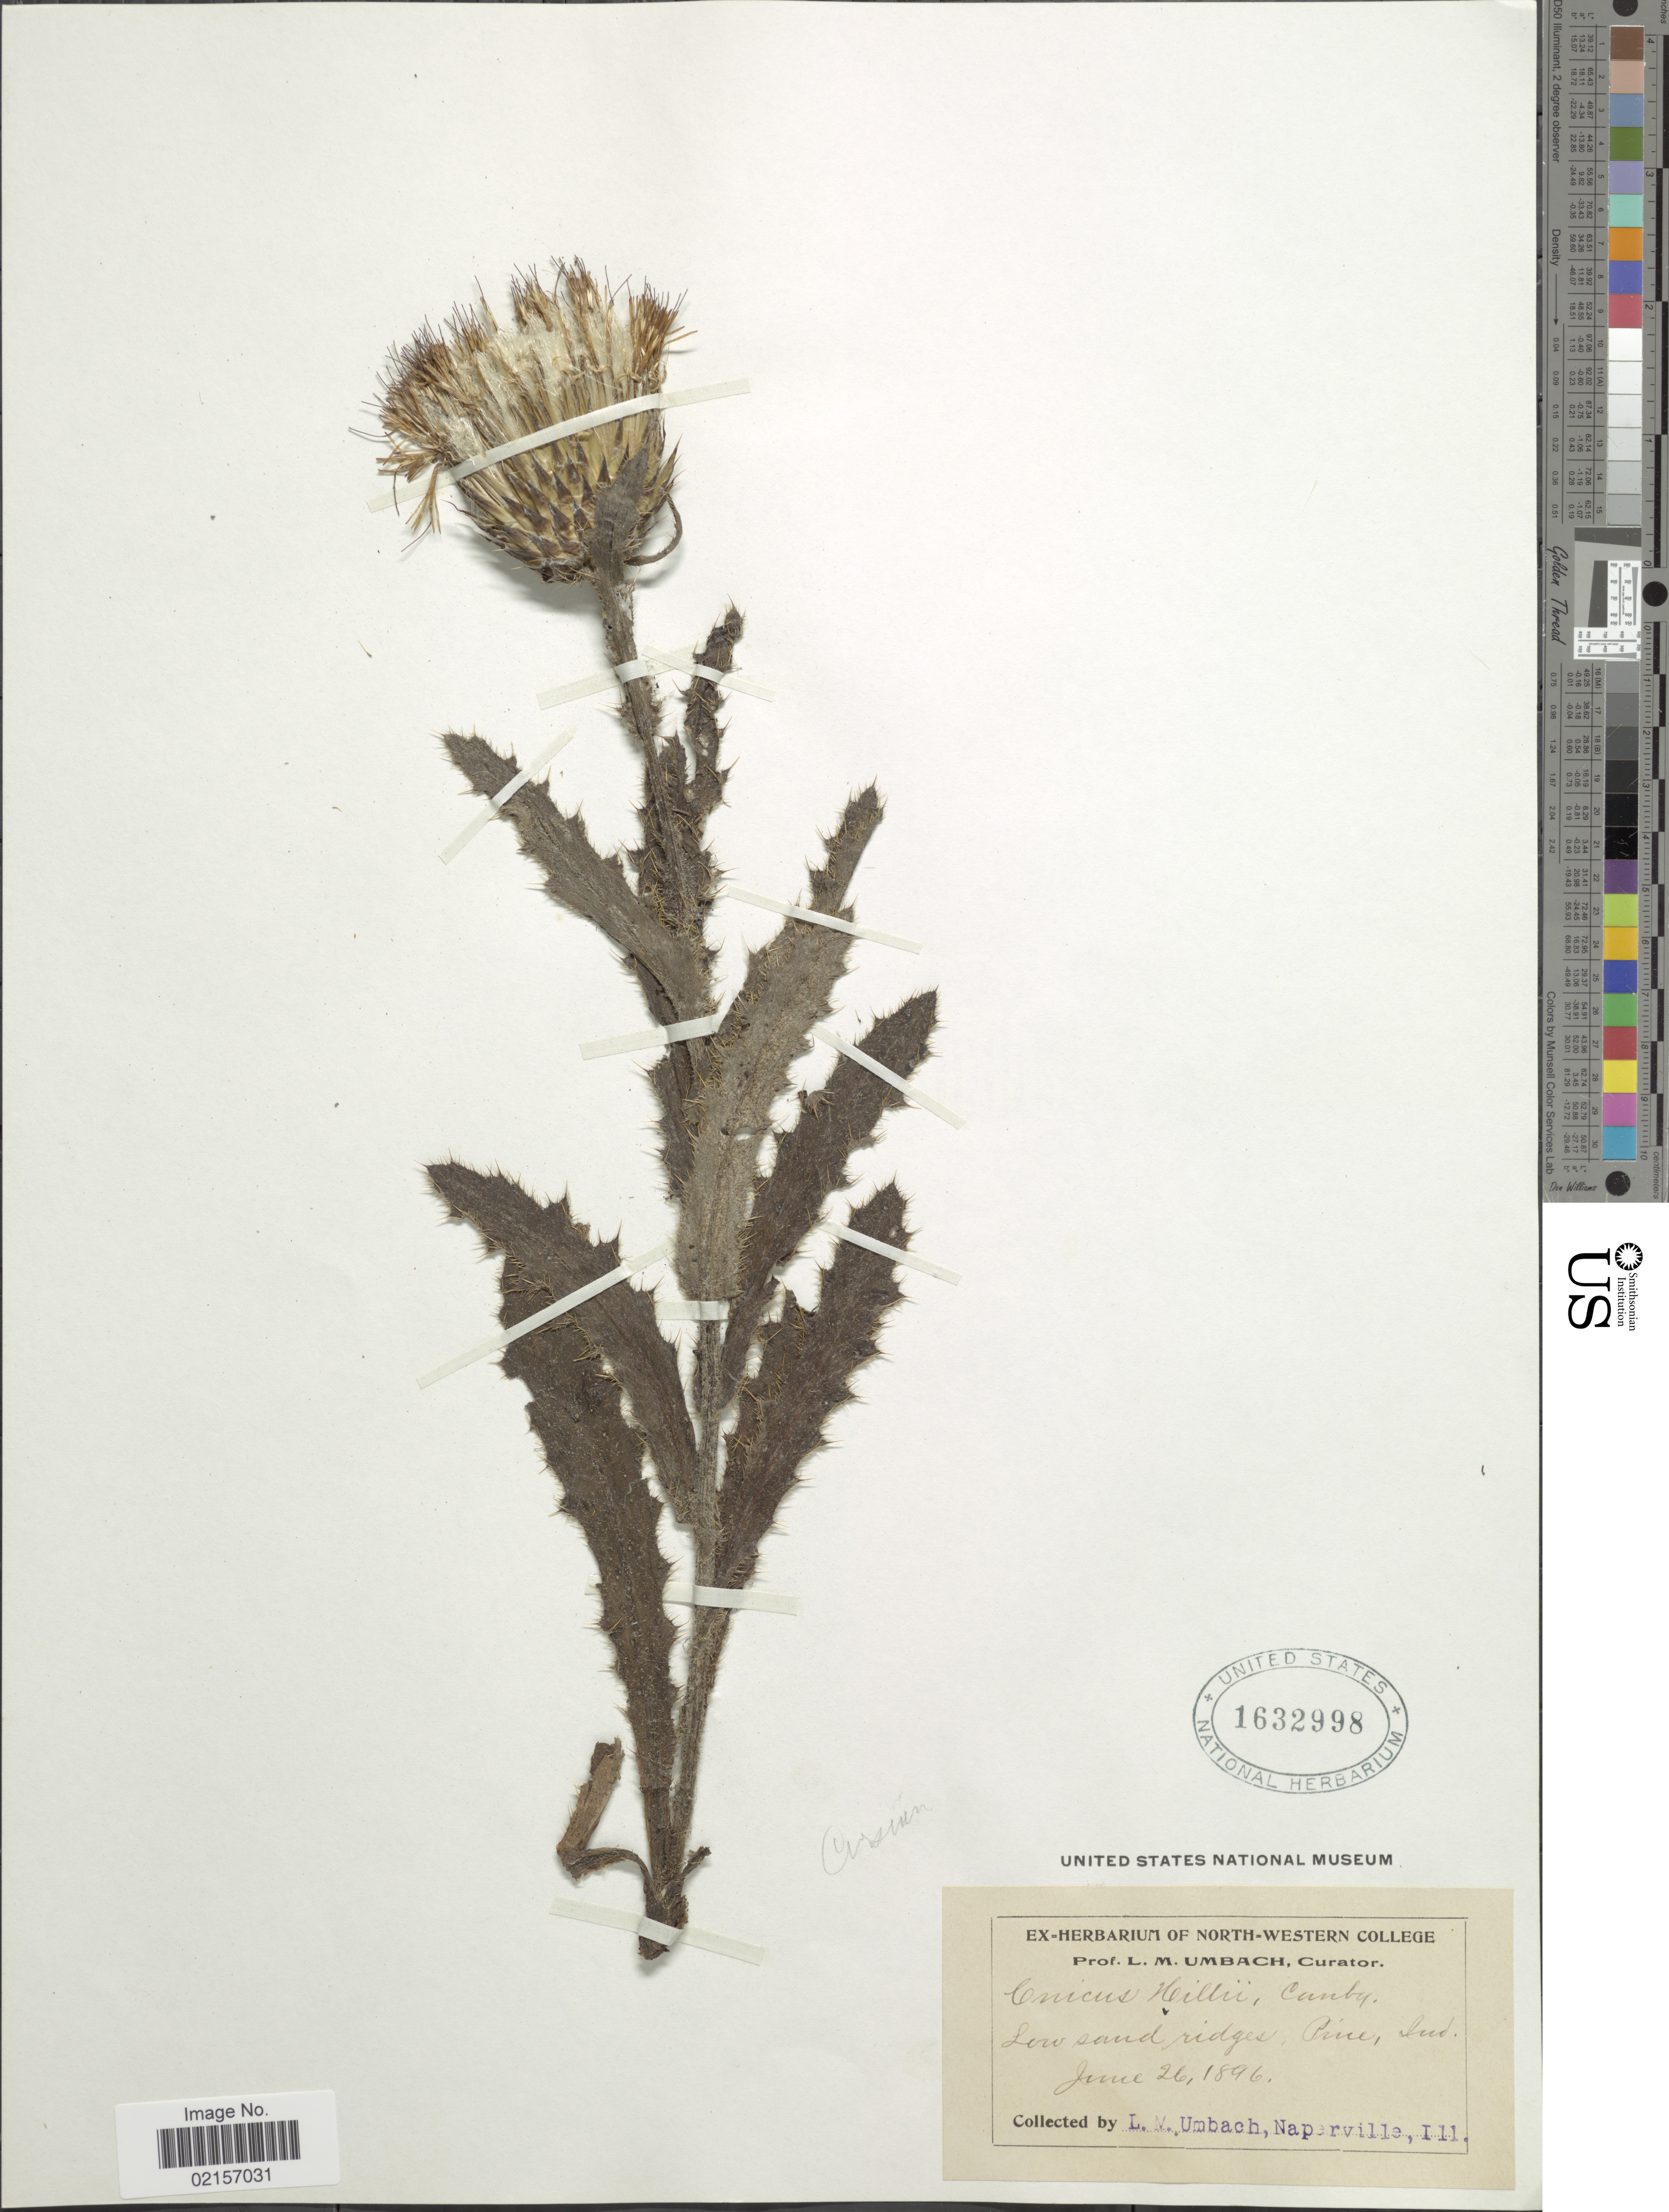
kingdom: Plantae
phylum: Tracheophyta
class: Magnoliopsida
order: Asterales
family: Asteraceae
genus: Cirsium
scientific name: Cirsium pumilum var. hillii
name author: (Canby) B. Boivin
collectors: L. M. Umbach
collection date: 1896-06-26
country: United States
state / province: Indiana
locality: Low sand ridges, Pine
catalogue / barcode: US 1632998